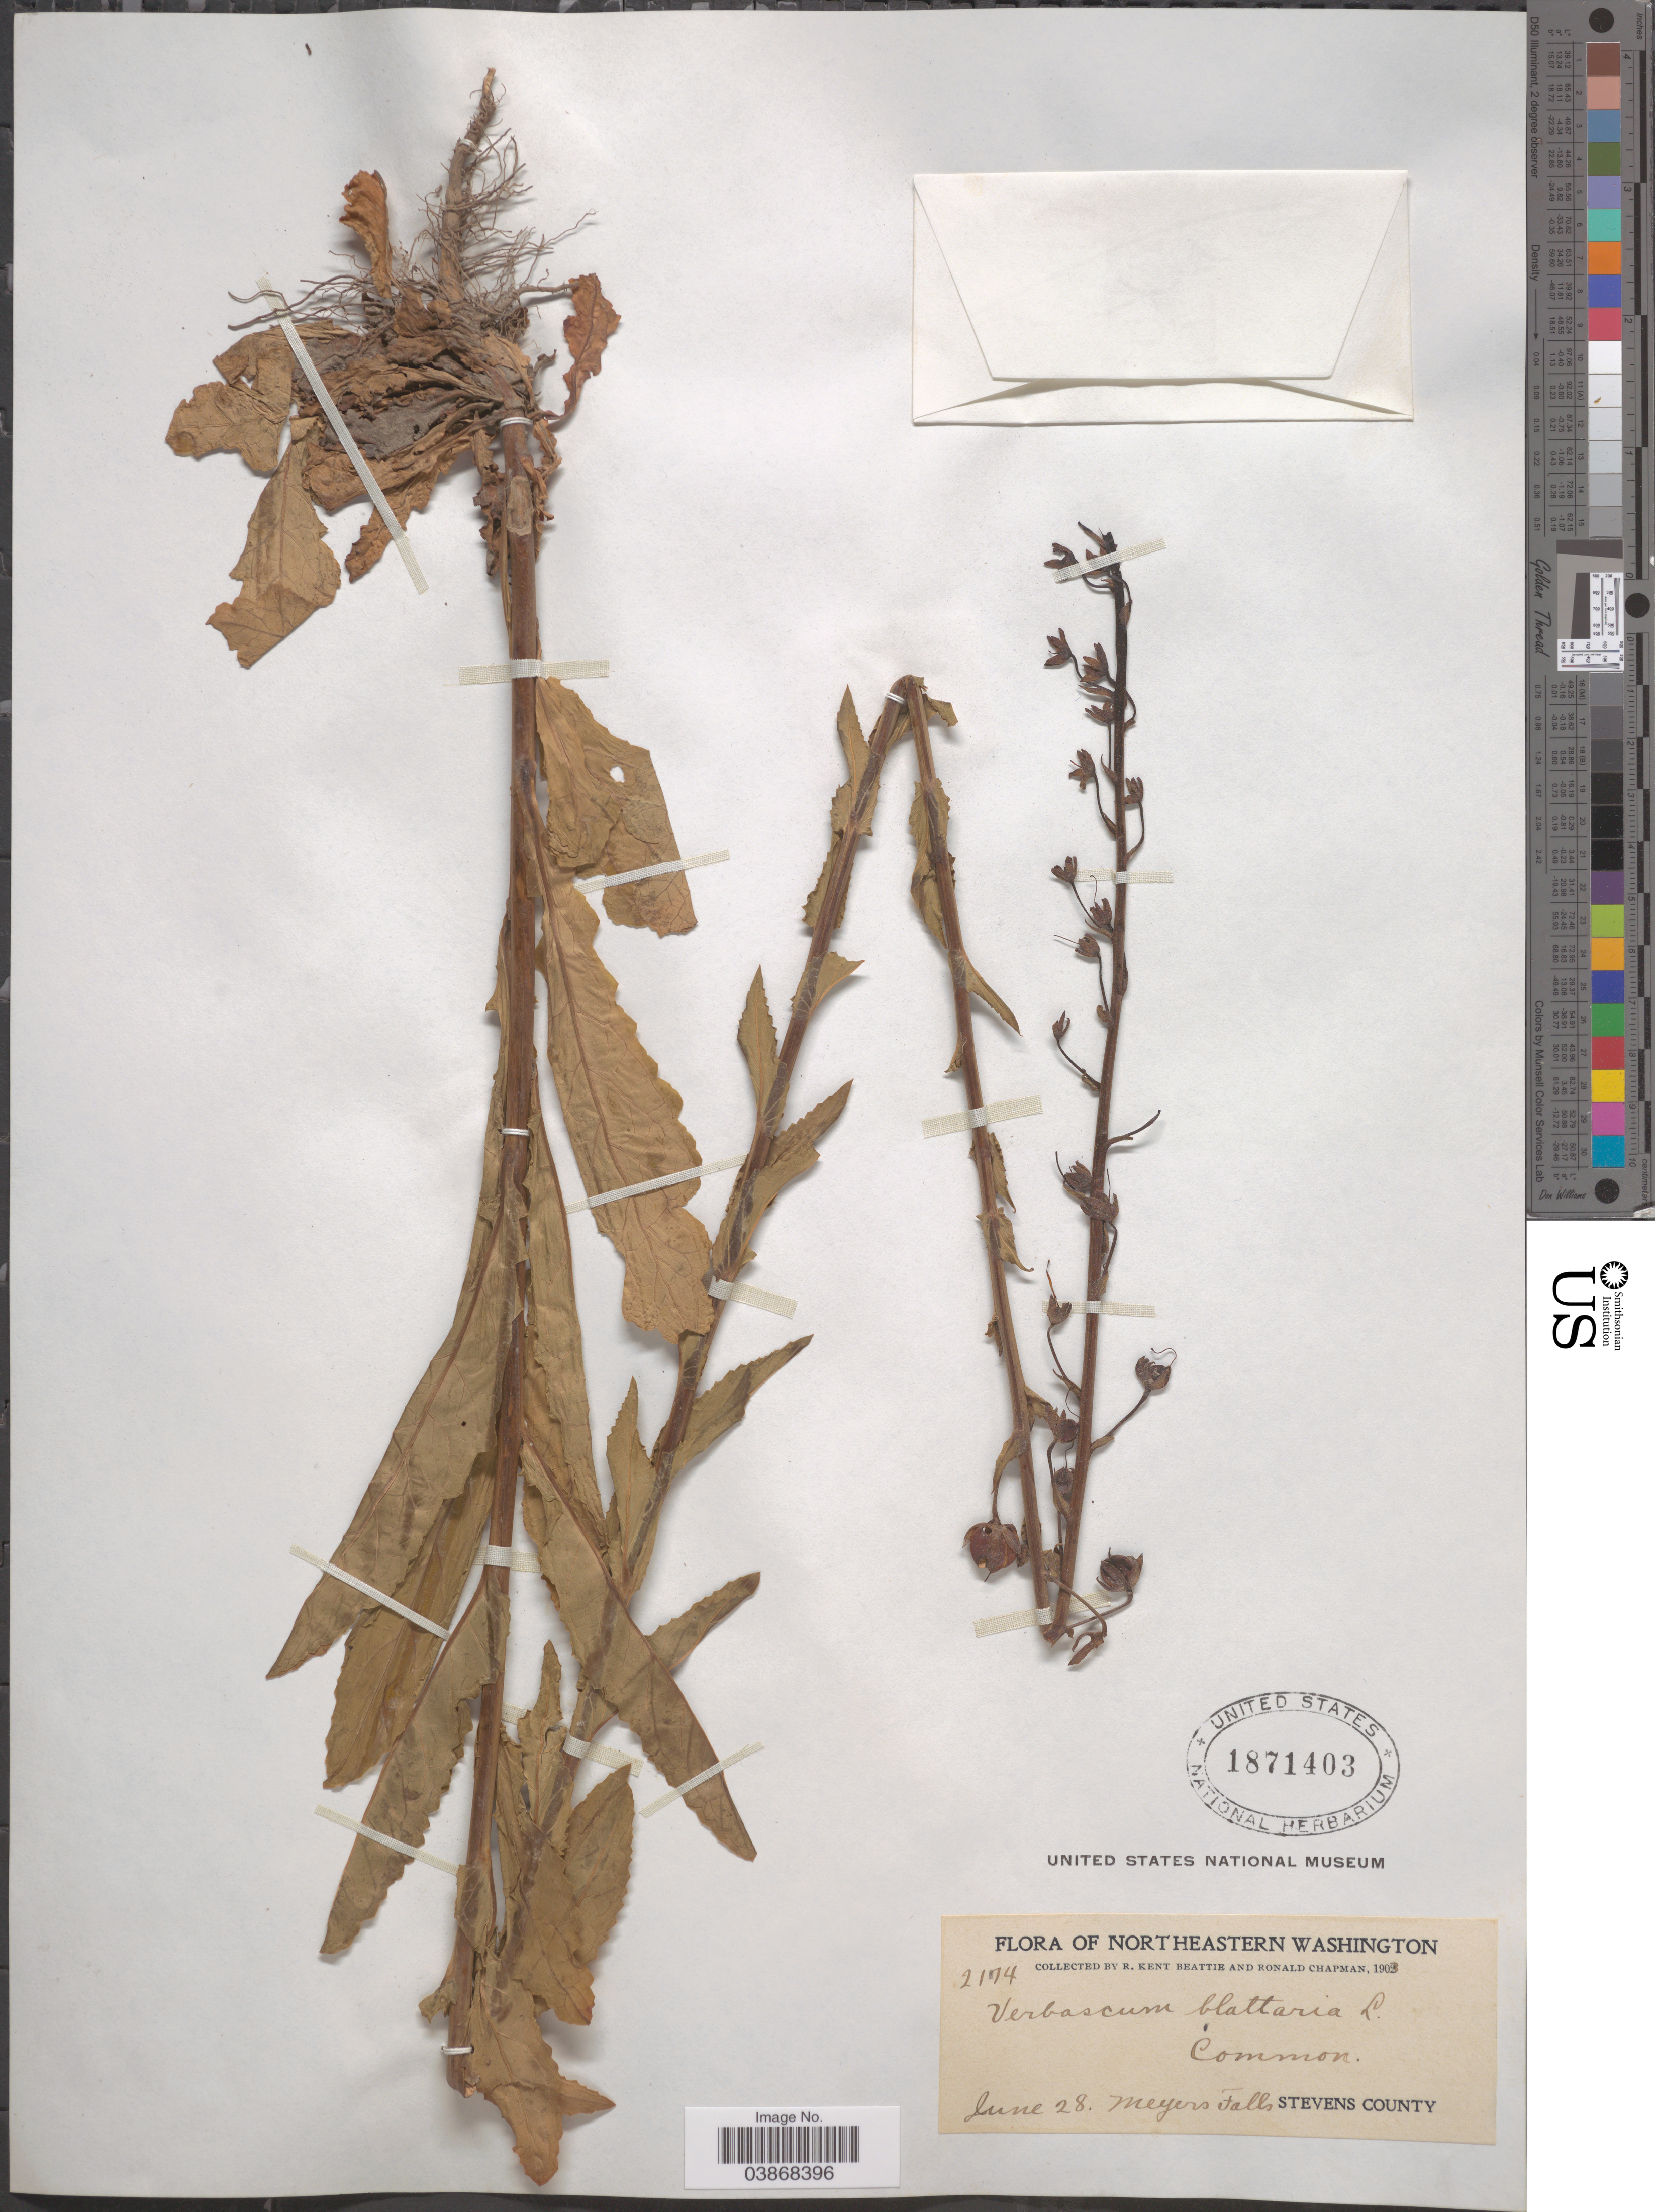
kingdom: Plantae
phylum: Tracheophyta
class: Magnoliopsida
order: Lamiales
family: Scrophulariaceae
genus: Verbascum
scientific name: Verbascum blattaria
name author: L.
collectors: R. K. Beattie & R. Chapman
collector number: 2174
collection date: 1903-06-28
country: United States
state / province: Washington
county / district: Stevens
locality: Northeastern Washington. Meyers Falls. Stevens County.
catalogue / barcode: US 1871403